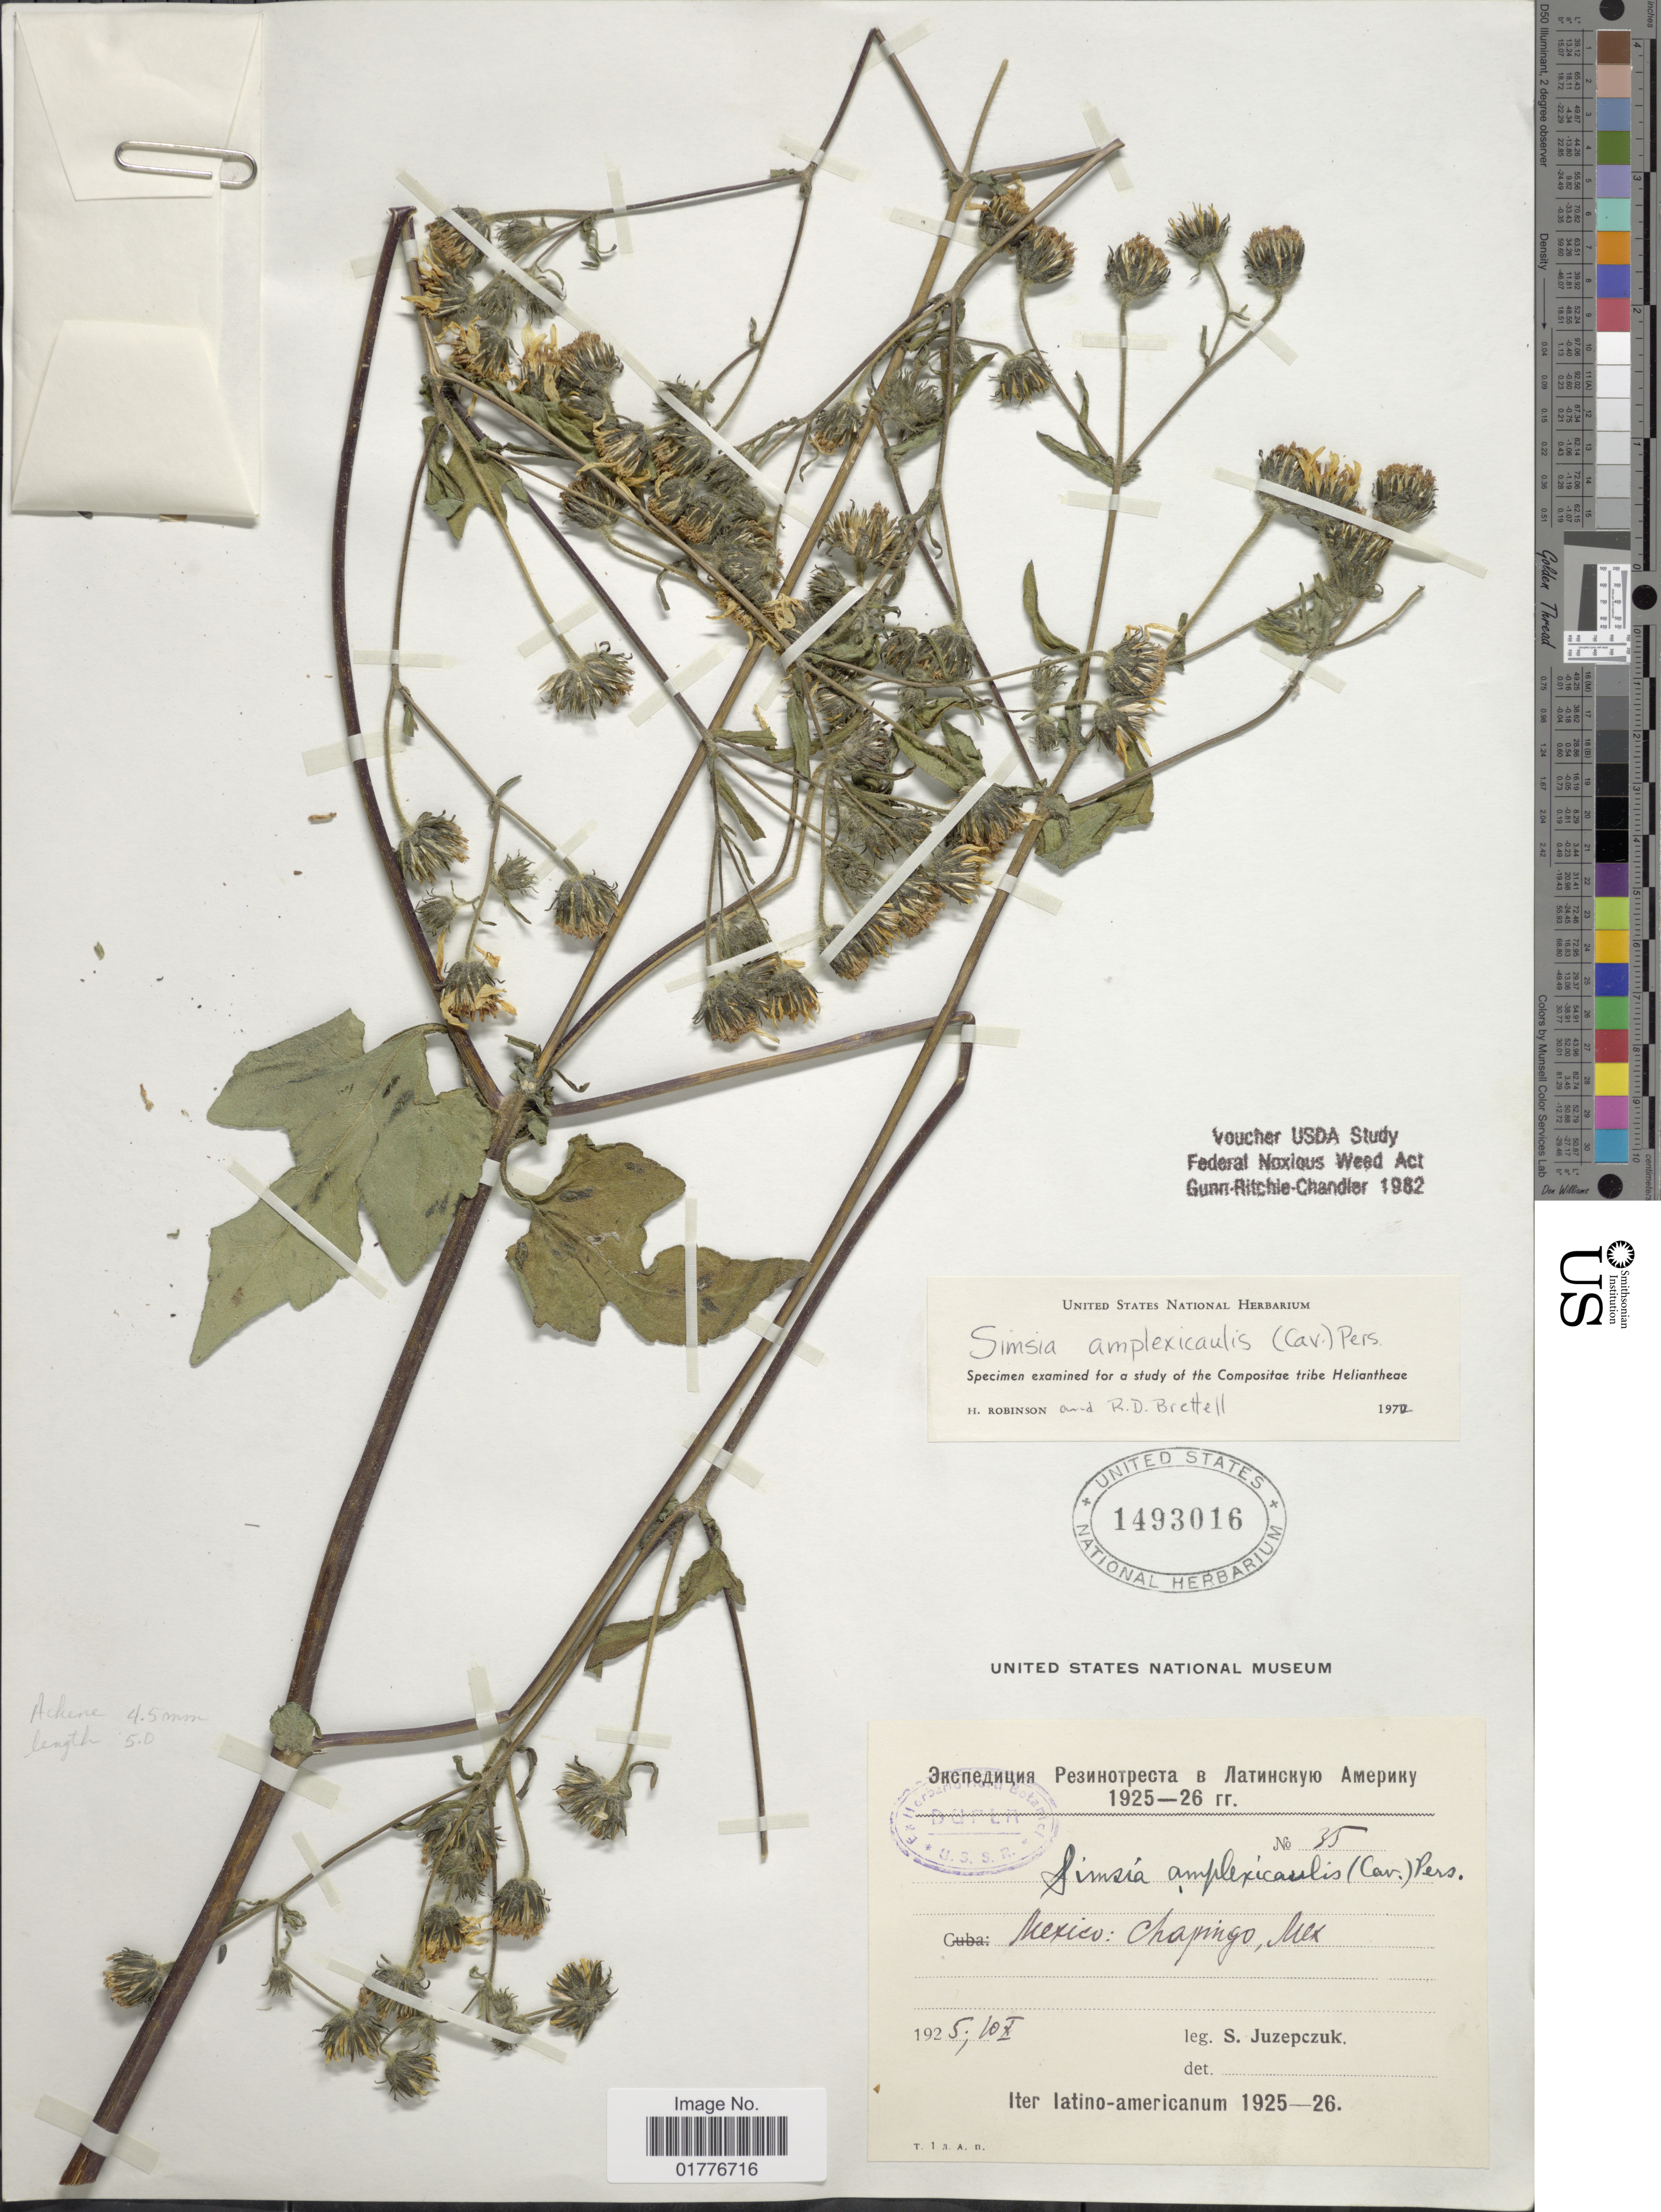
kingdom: Plantae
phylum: Tracheophyta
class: Magnoliopsida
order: Asterales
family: Asteraceae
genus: Simsia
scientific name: Simsia amplexicaulis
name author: (Cav.) Pers.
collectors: S. V. Juzepczuk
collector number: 35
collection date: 1925-10-10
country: Mexico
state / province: México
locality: Chapingo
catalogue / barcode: US 1493016